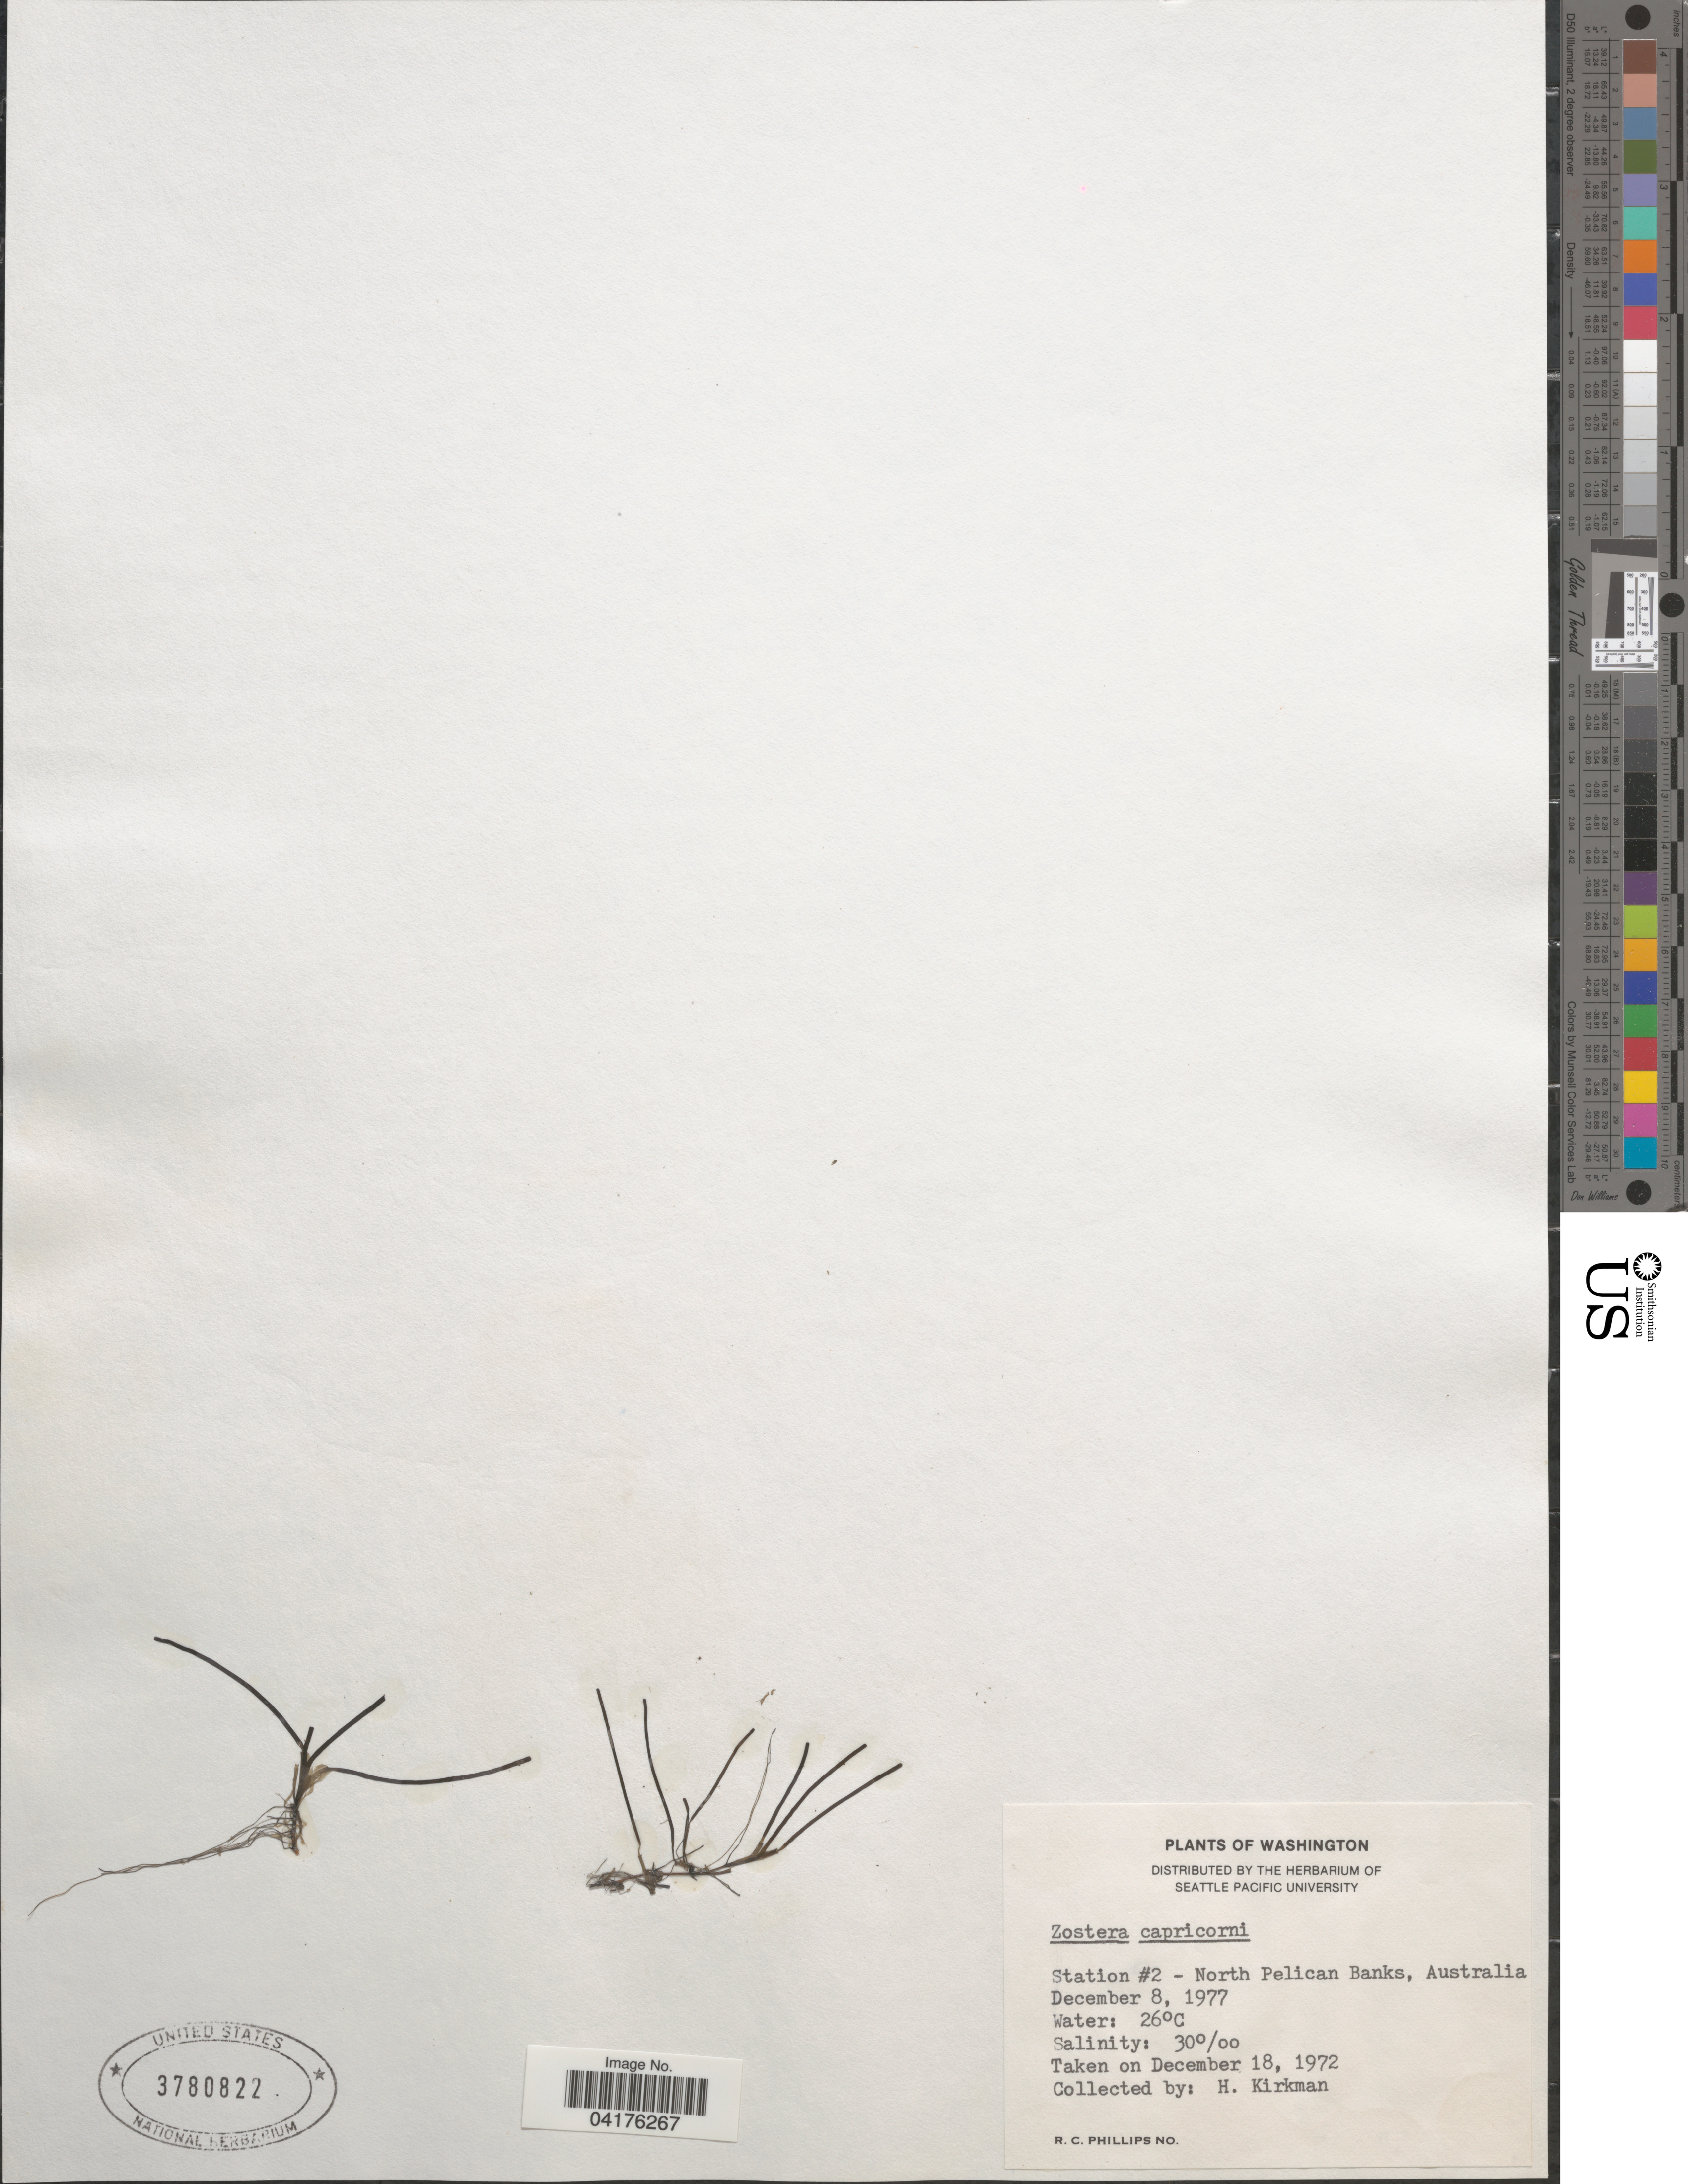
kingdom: Plantae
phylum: Tracheophyta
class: Liliopsida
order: Alismatales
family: Zosteraceae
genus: Zostera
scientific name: Zostera capricorni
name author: Asch.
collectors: H. Kirkman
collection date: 1977-12-08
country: Australia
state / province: Queensland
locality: Station #2 - North Pelican Banks.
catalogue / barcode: US 3780822